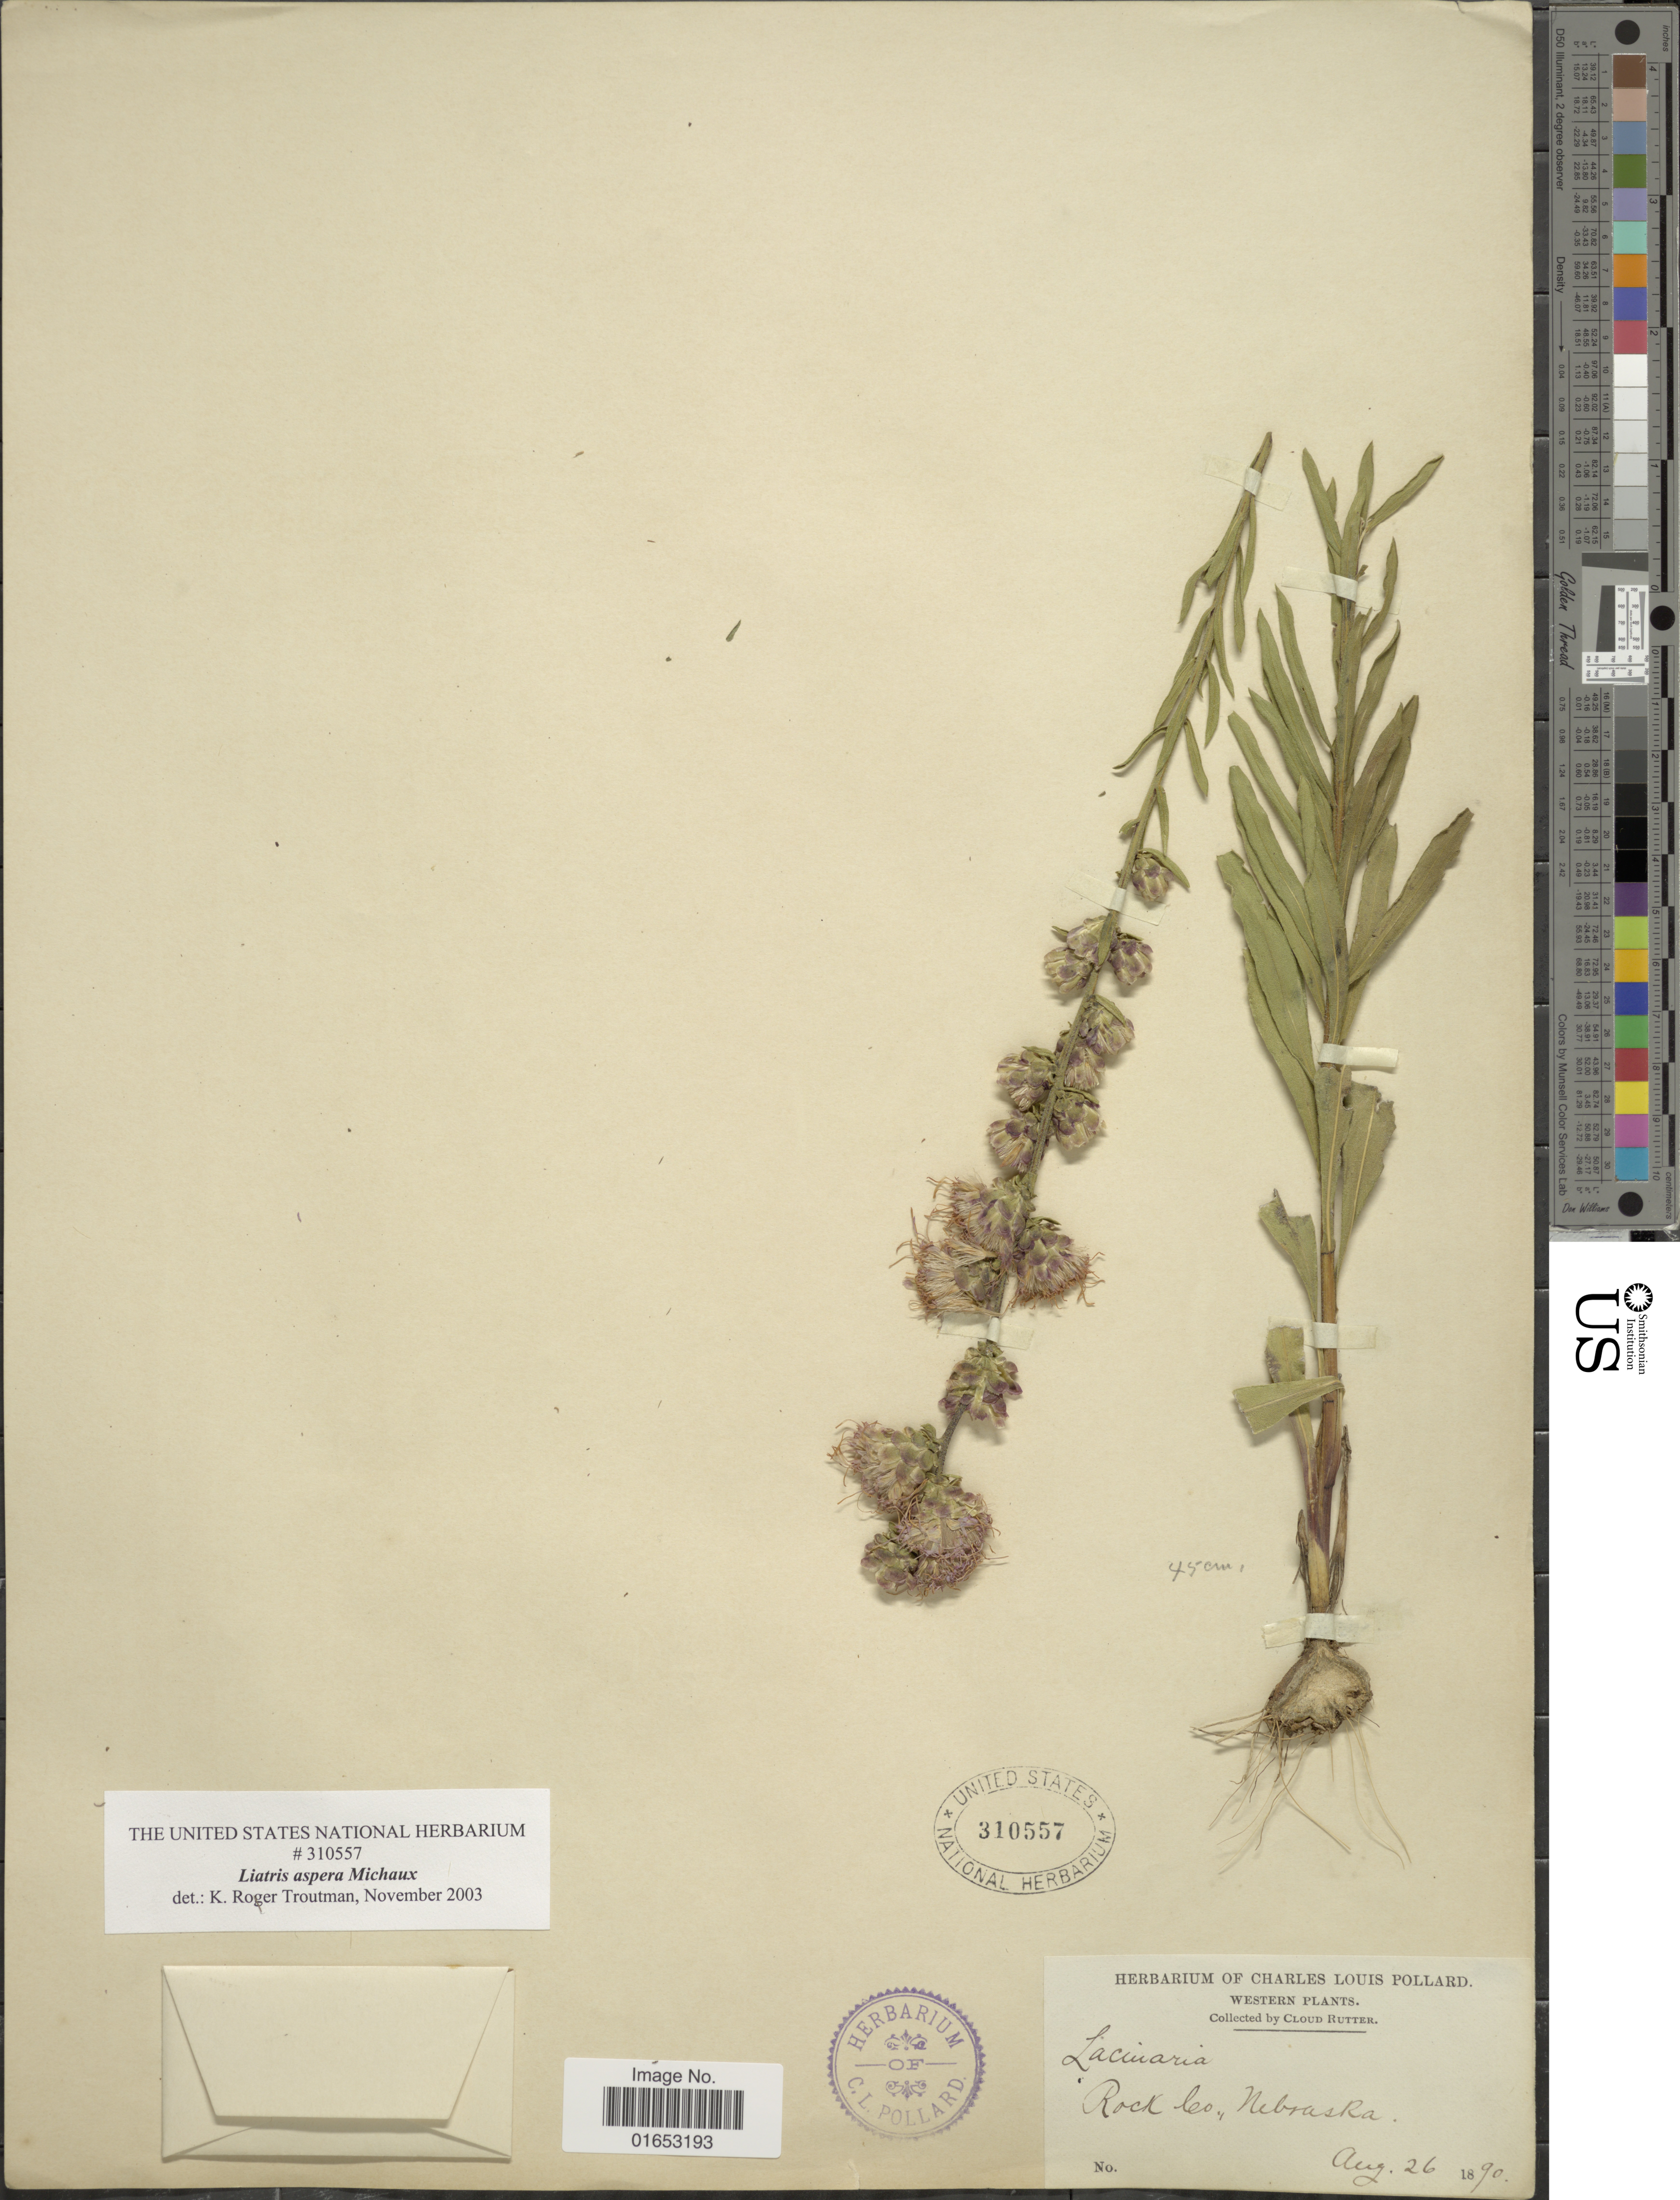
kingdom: Plantae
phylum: Tracheophyta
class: Magnoliopsida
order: Asterales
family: Asteraceae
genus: Liatris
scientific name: Liatris aspera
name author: Michx.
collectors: C. Rutter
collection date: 1890-08-26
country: United States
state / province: Nebraska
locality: Western Plants, Rock Co.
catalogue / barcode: US 310557